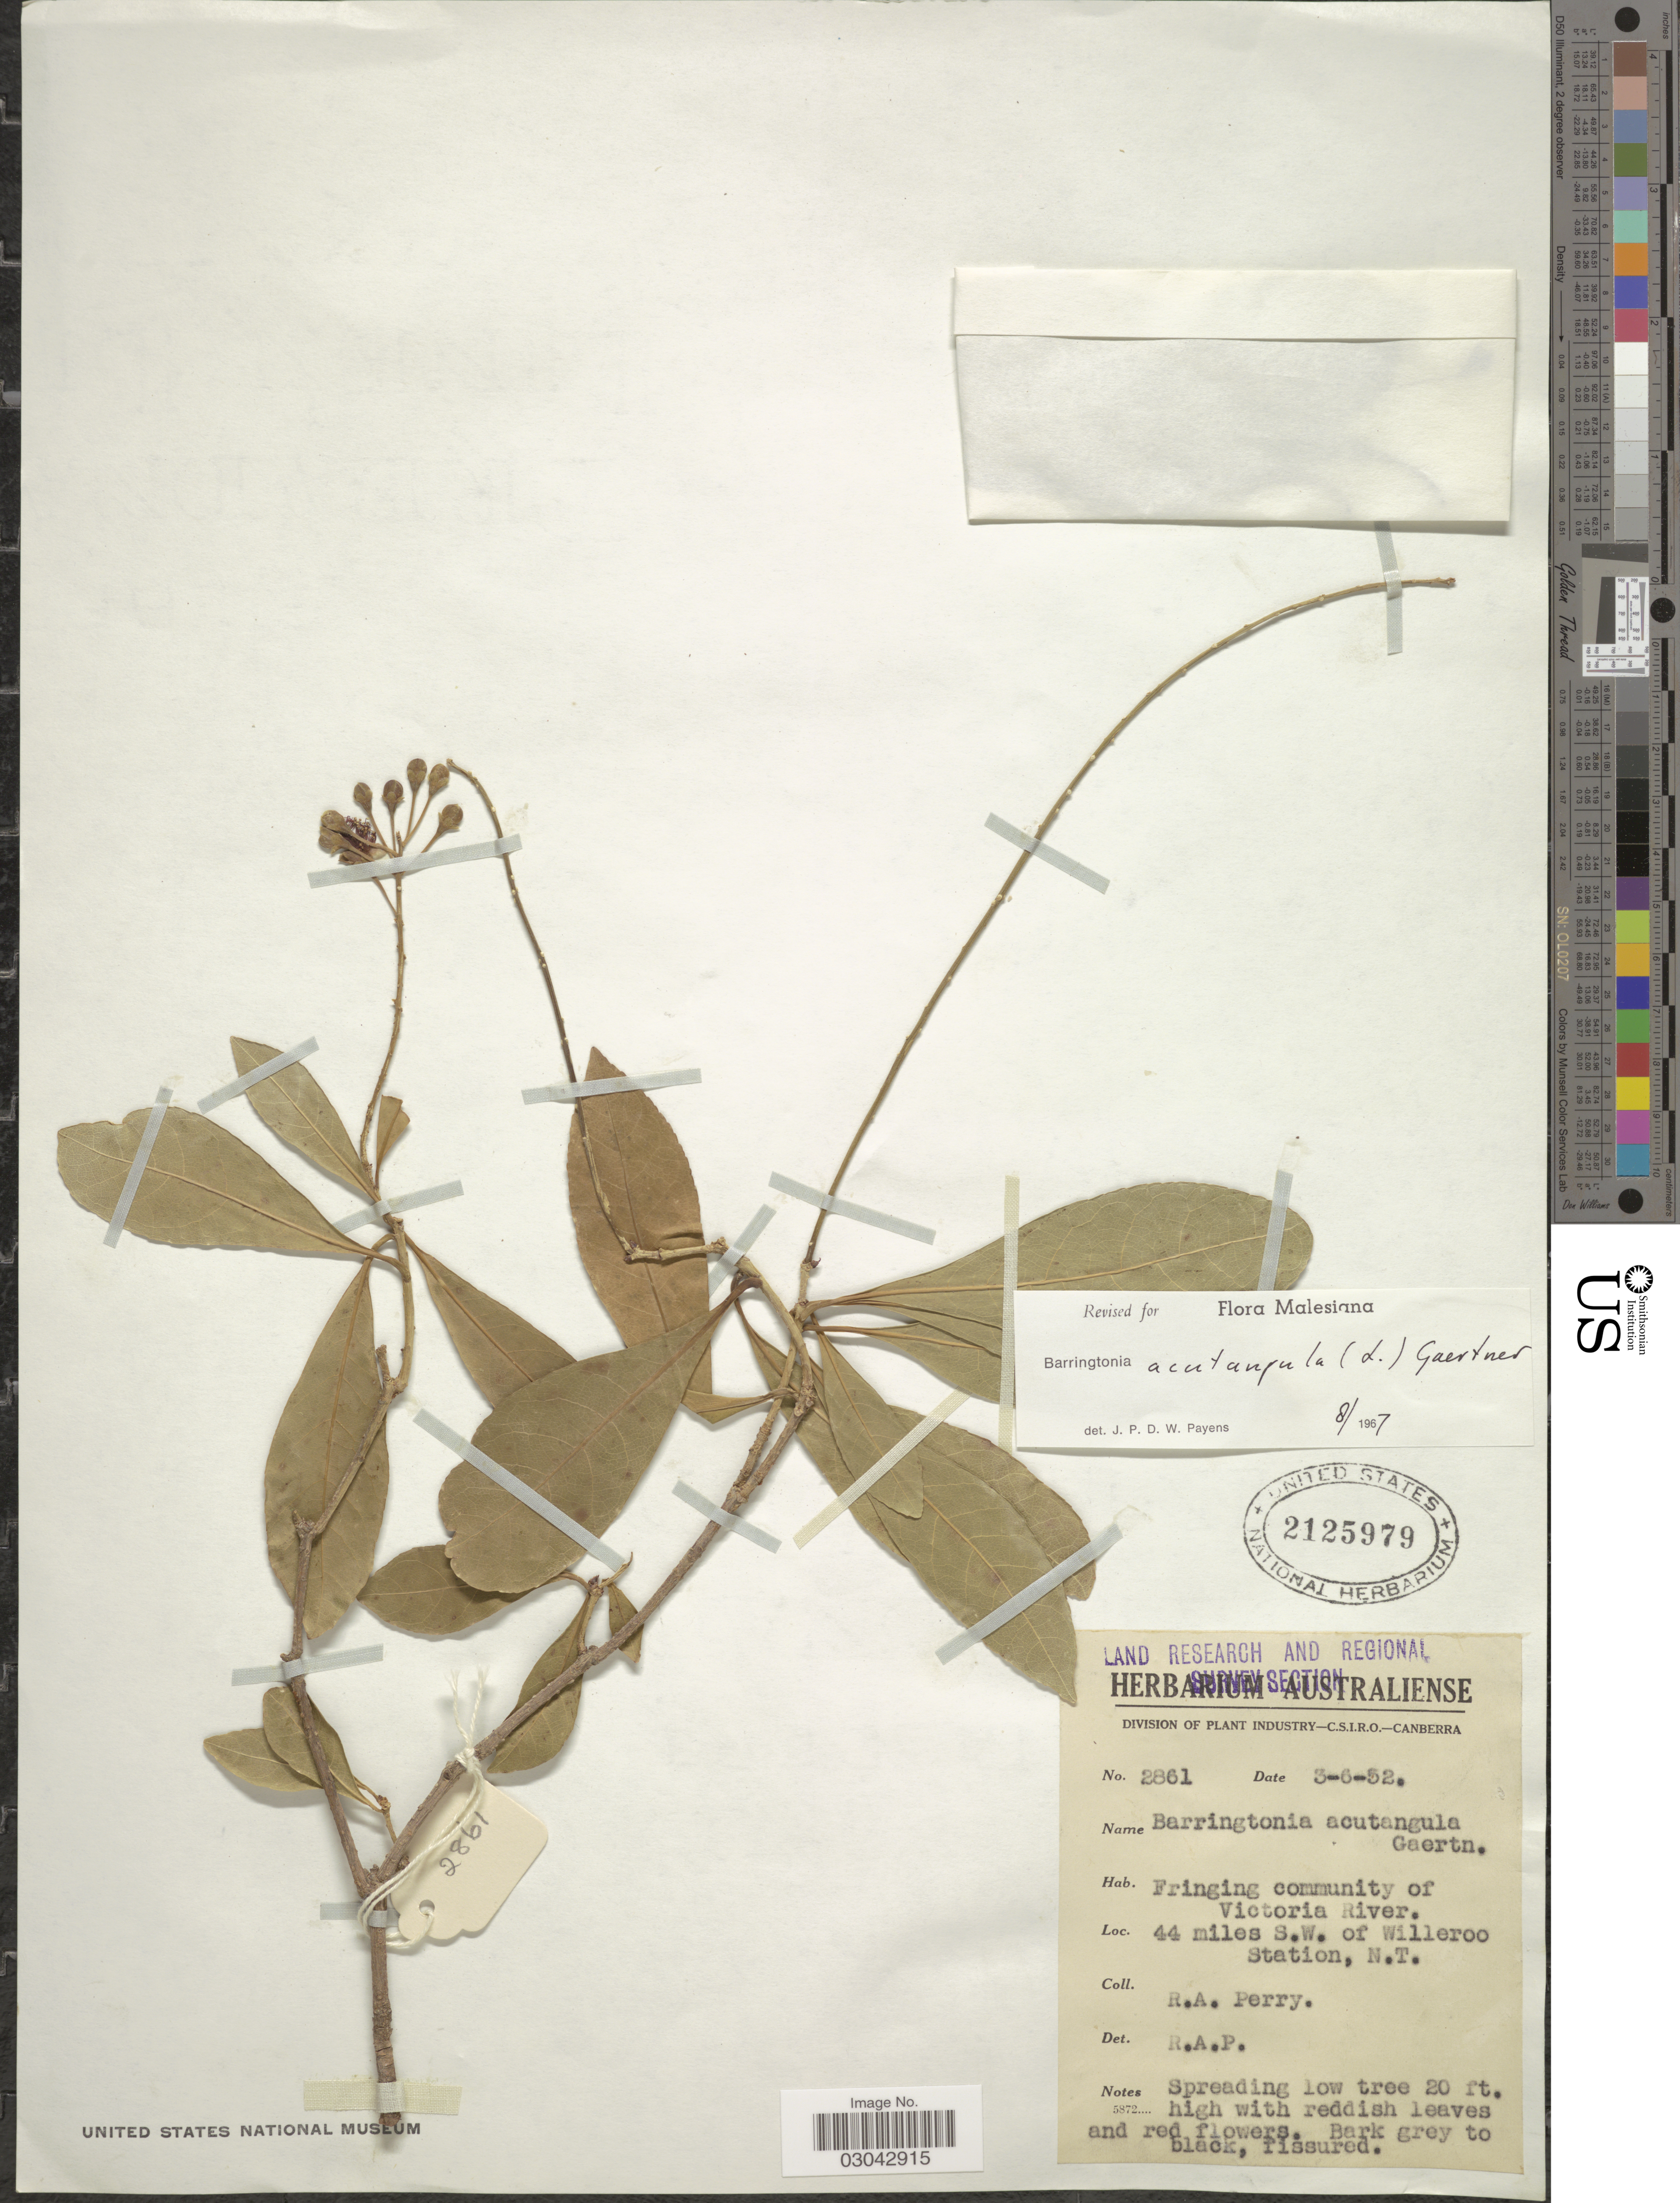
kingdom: Plantae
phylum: Tracheophyta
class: Magnoliopsida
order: Ericales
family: Lecythidaceae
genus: Barringtonia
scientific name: Barringtonia acutangula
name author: (L.) Gaertn.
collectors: Perry, R. A.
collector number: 2861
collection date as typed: Transcribed d/m/y: 3/6/52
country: Australia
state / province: Northern Territory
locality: Fringing community of Victoria River. 44 miles S.W. of Willeroo Station, N.T.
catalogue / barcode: US 2125979